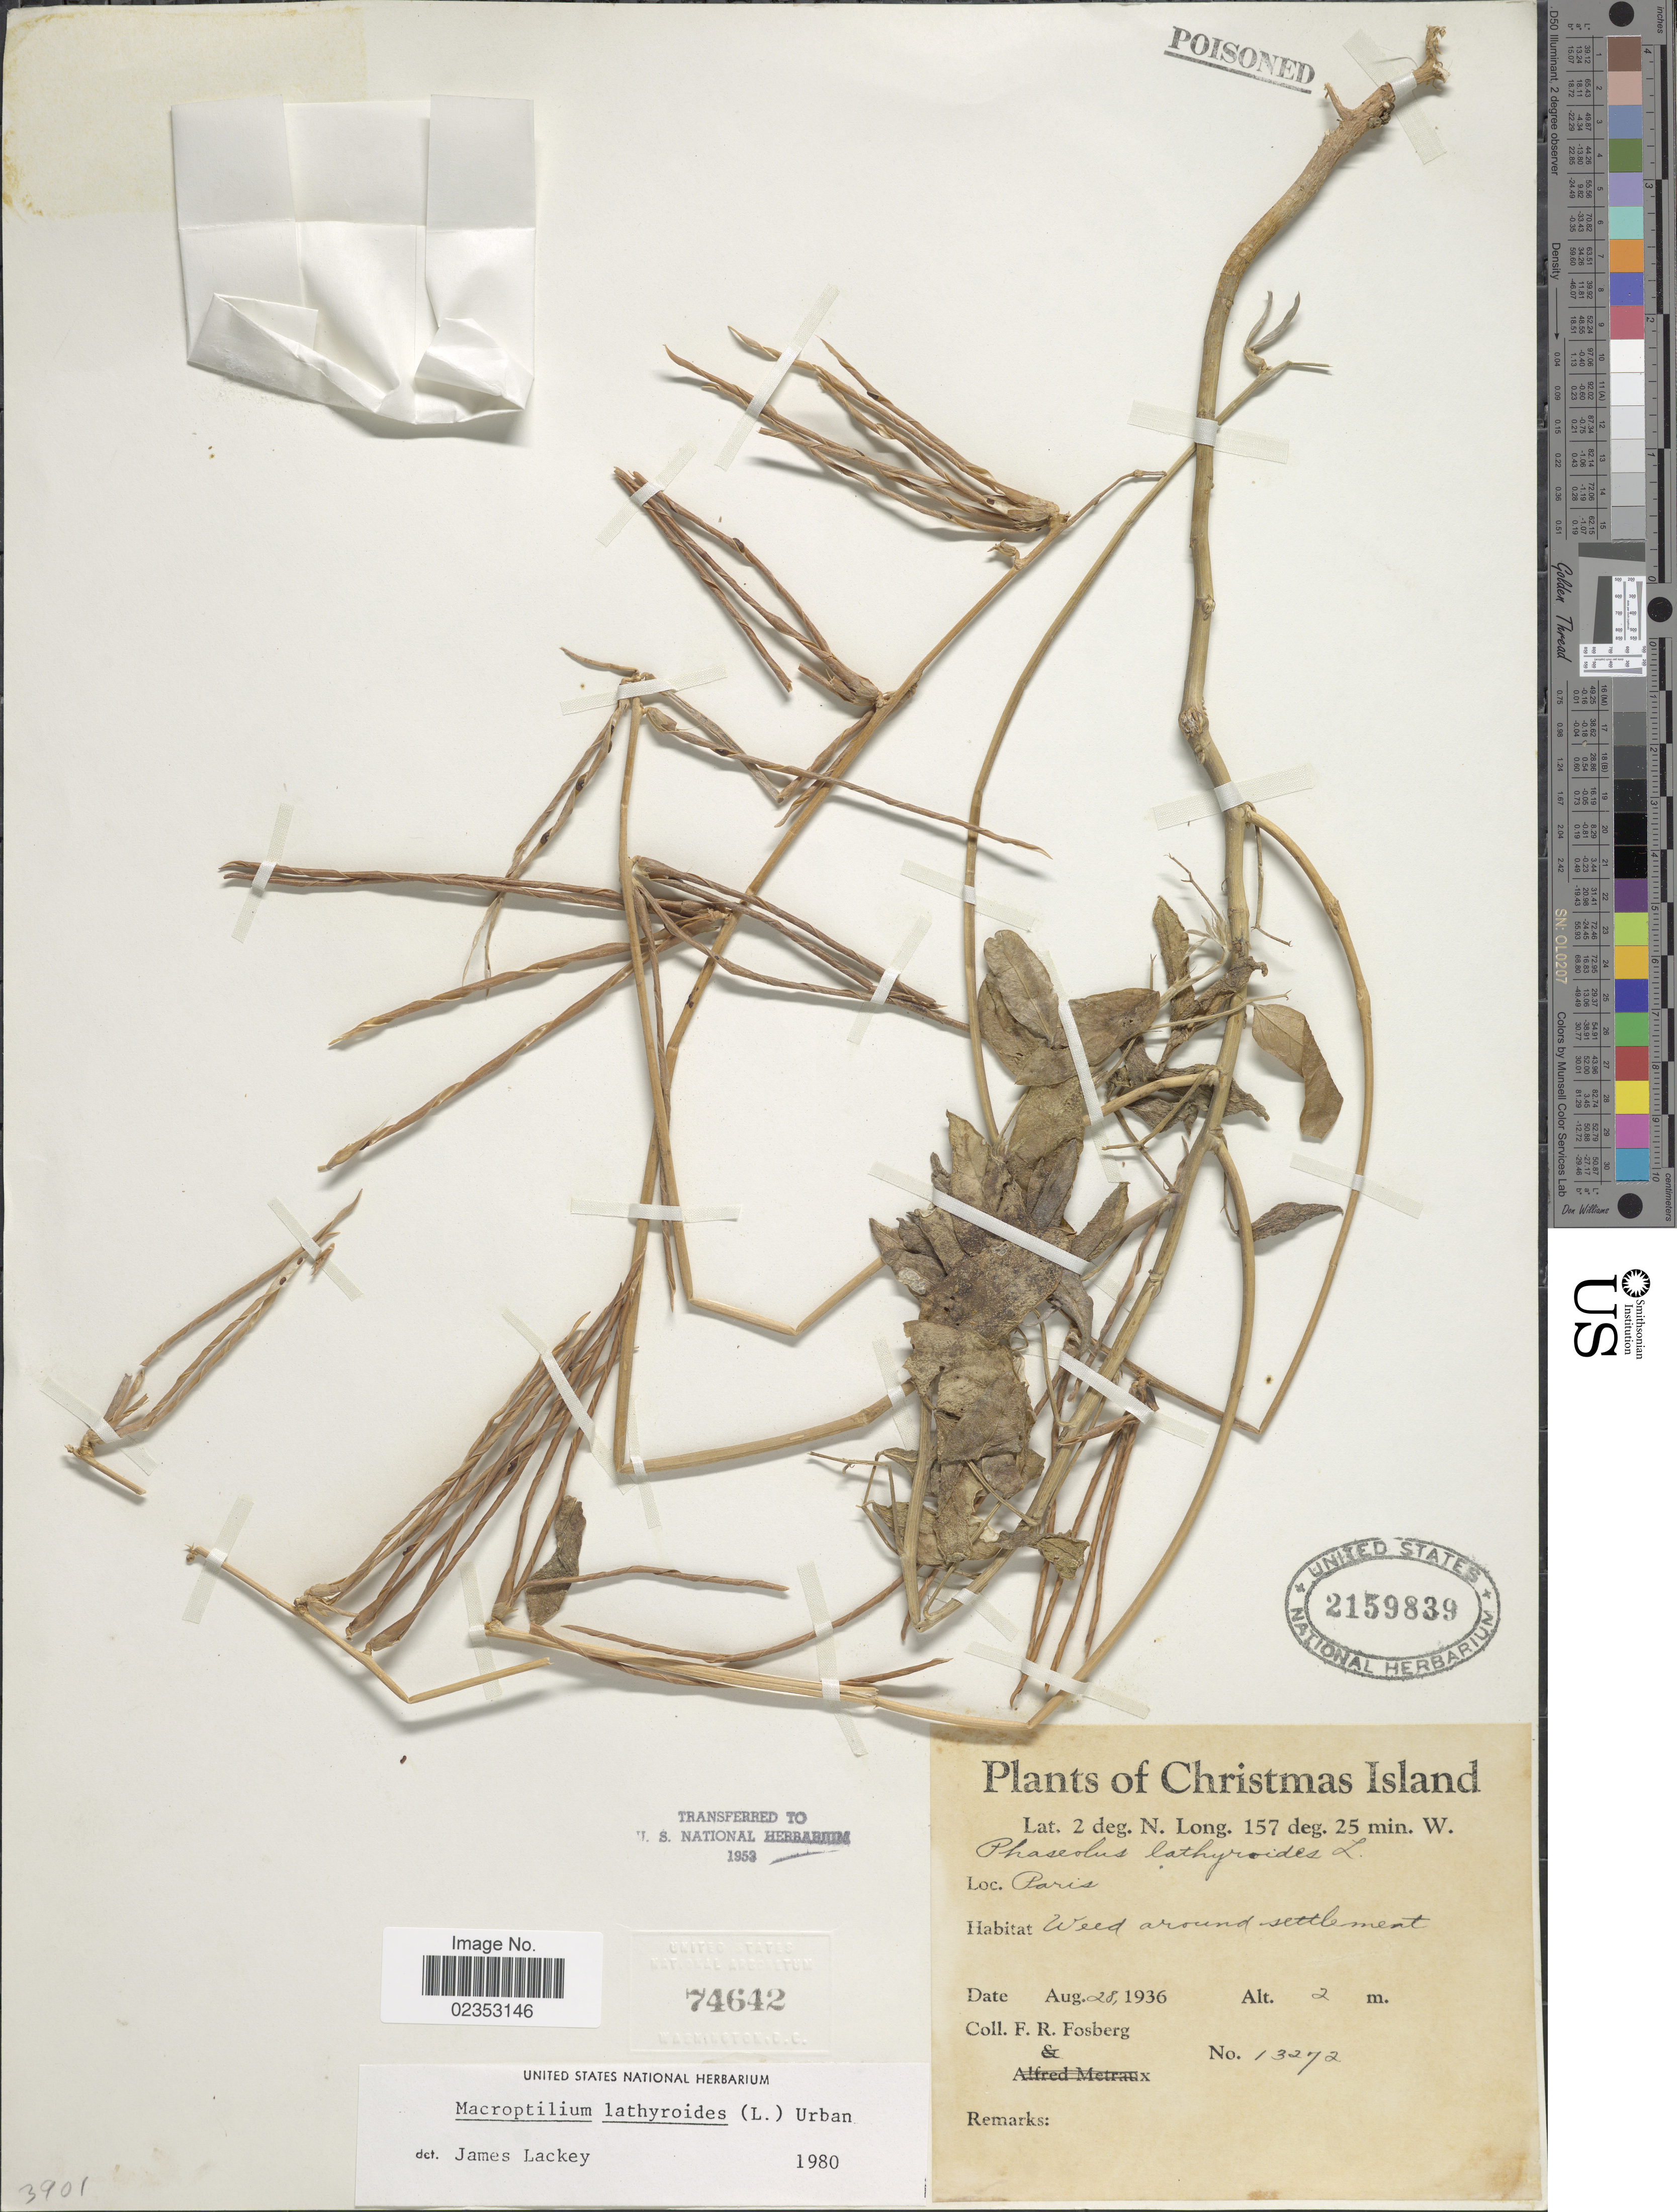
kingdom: Plantae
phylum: Tracheophyta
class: Magnoliopsida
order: Fabales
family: Fabaceae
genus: Macroptilium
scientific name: Macroptilium lathyroides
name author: (L.) Urb.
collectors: F. R. Fosberg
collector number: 13272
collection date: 1936-08-28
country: Kiribati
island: Christmas Island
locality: Christmas Island. Paris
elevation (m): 2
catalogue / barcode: US 2159839